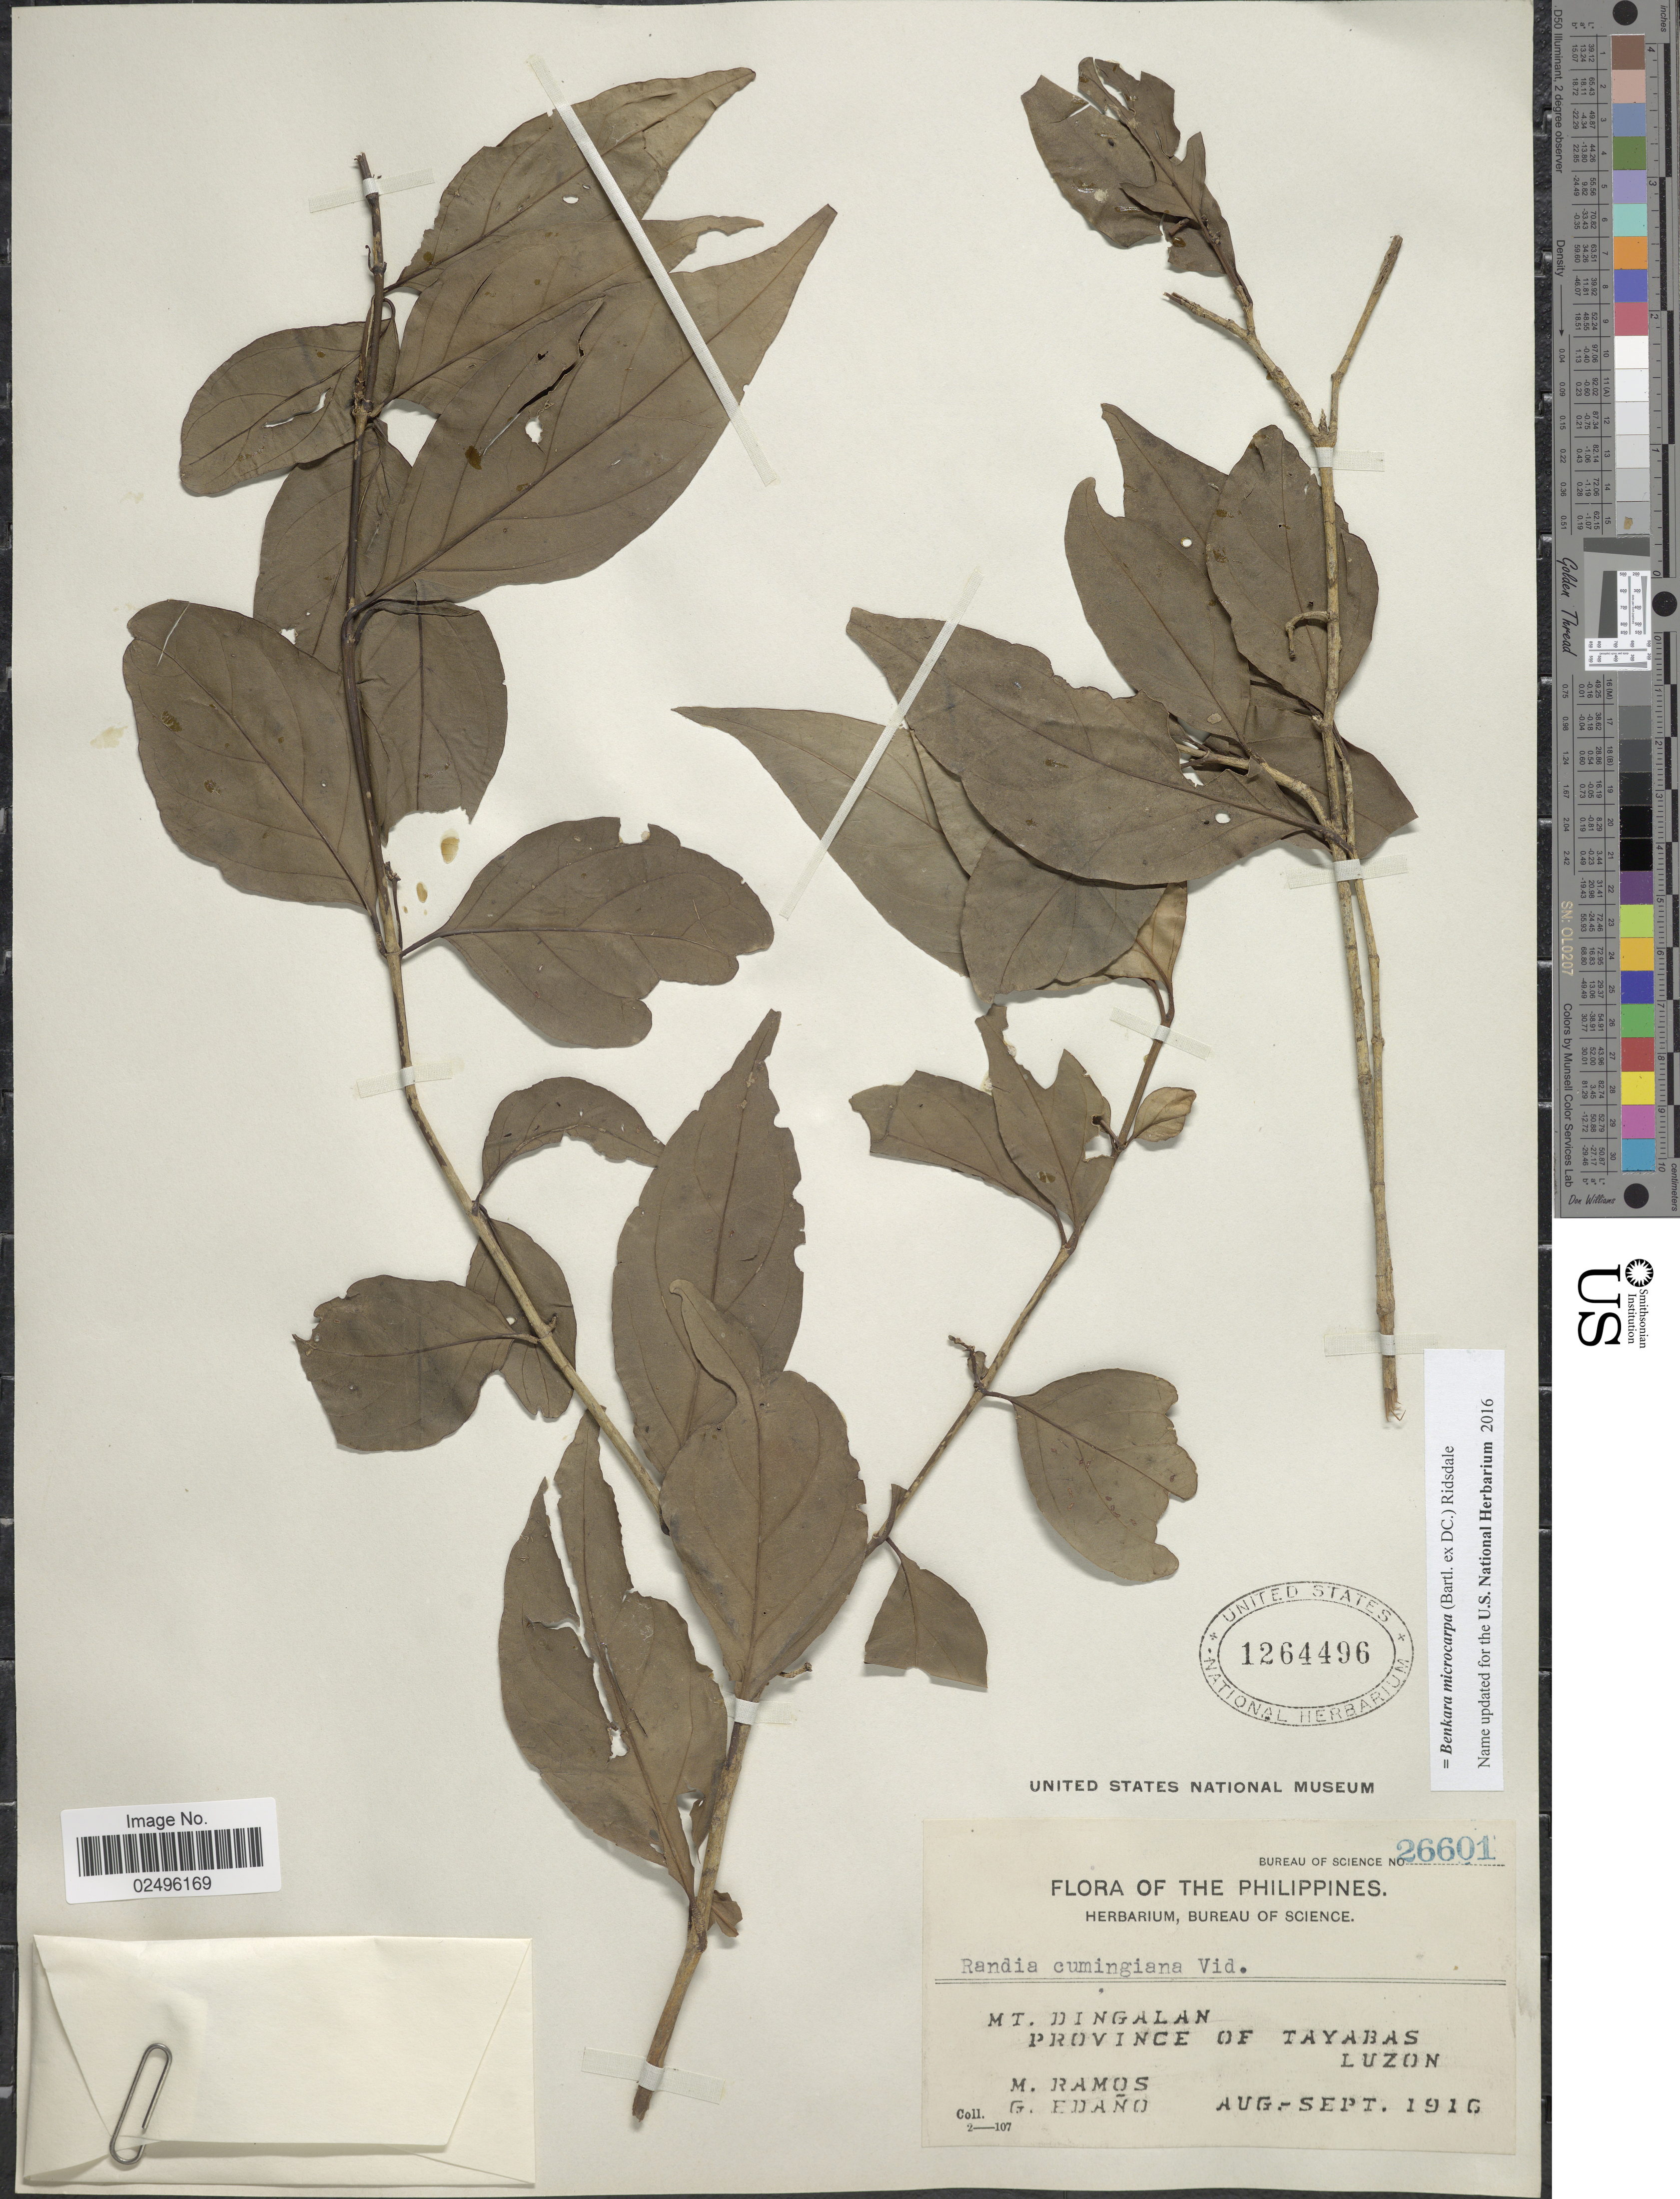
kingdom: Plantae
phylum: Tracheophyta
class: Magnoliopsida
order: Gentianales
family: Rubiaceae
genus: Fagerlindia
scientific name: Fagerlindia microcarpa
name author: (Bartl. ex DC.) Ridsdale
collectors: M. Ramos & G. Edaño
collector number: Bureau of Science 26601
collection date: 1916-08/1916-09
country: Philippines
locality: Mt Dingalan, Province of Tayabas, Luzon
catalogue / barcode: US 1264496